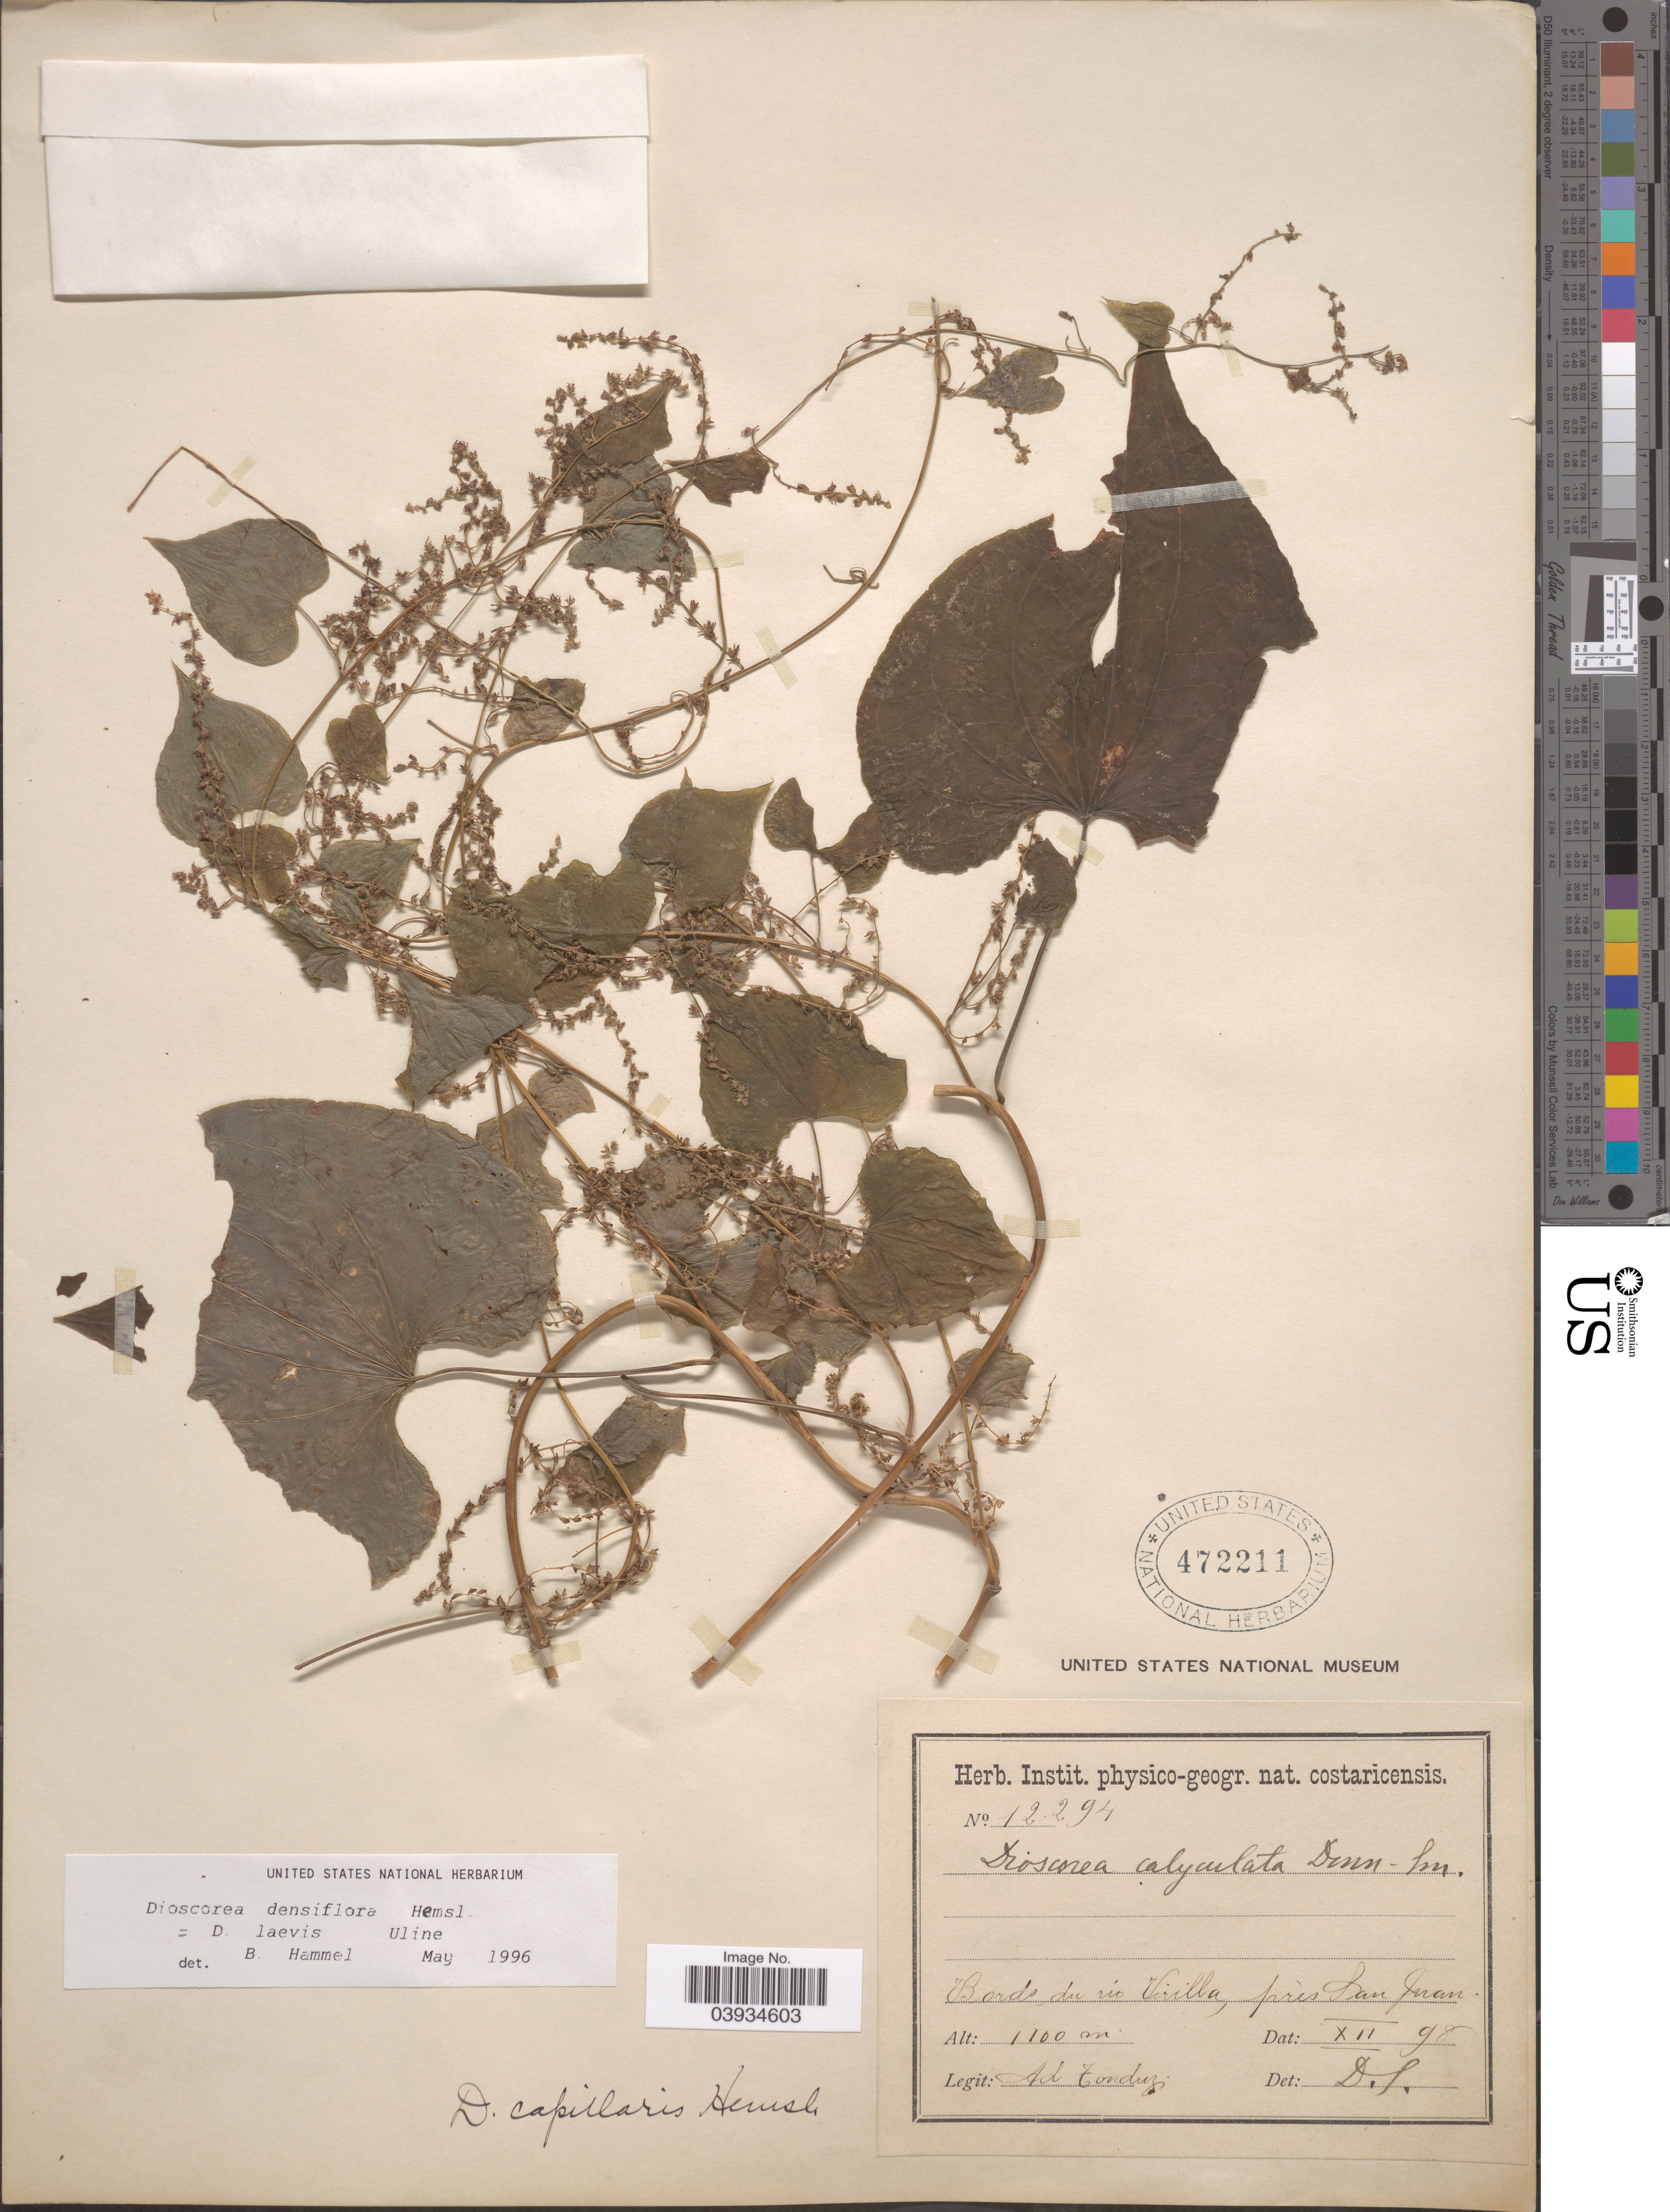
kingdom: Plantae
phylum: Tracheophyta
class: Liliopsida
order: Dioscoreales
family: Dioscoreaceae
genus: Dioscorea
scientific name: Dioscorea laevis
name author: Uline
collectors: A. Tonduz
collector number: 12294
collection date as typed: Transcribed d/m/y: /12/98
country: Costa Rica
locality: Borde du río Virilla, pres San Juan.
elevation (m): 1100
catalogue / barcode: US 472211